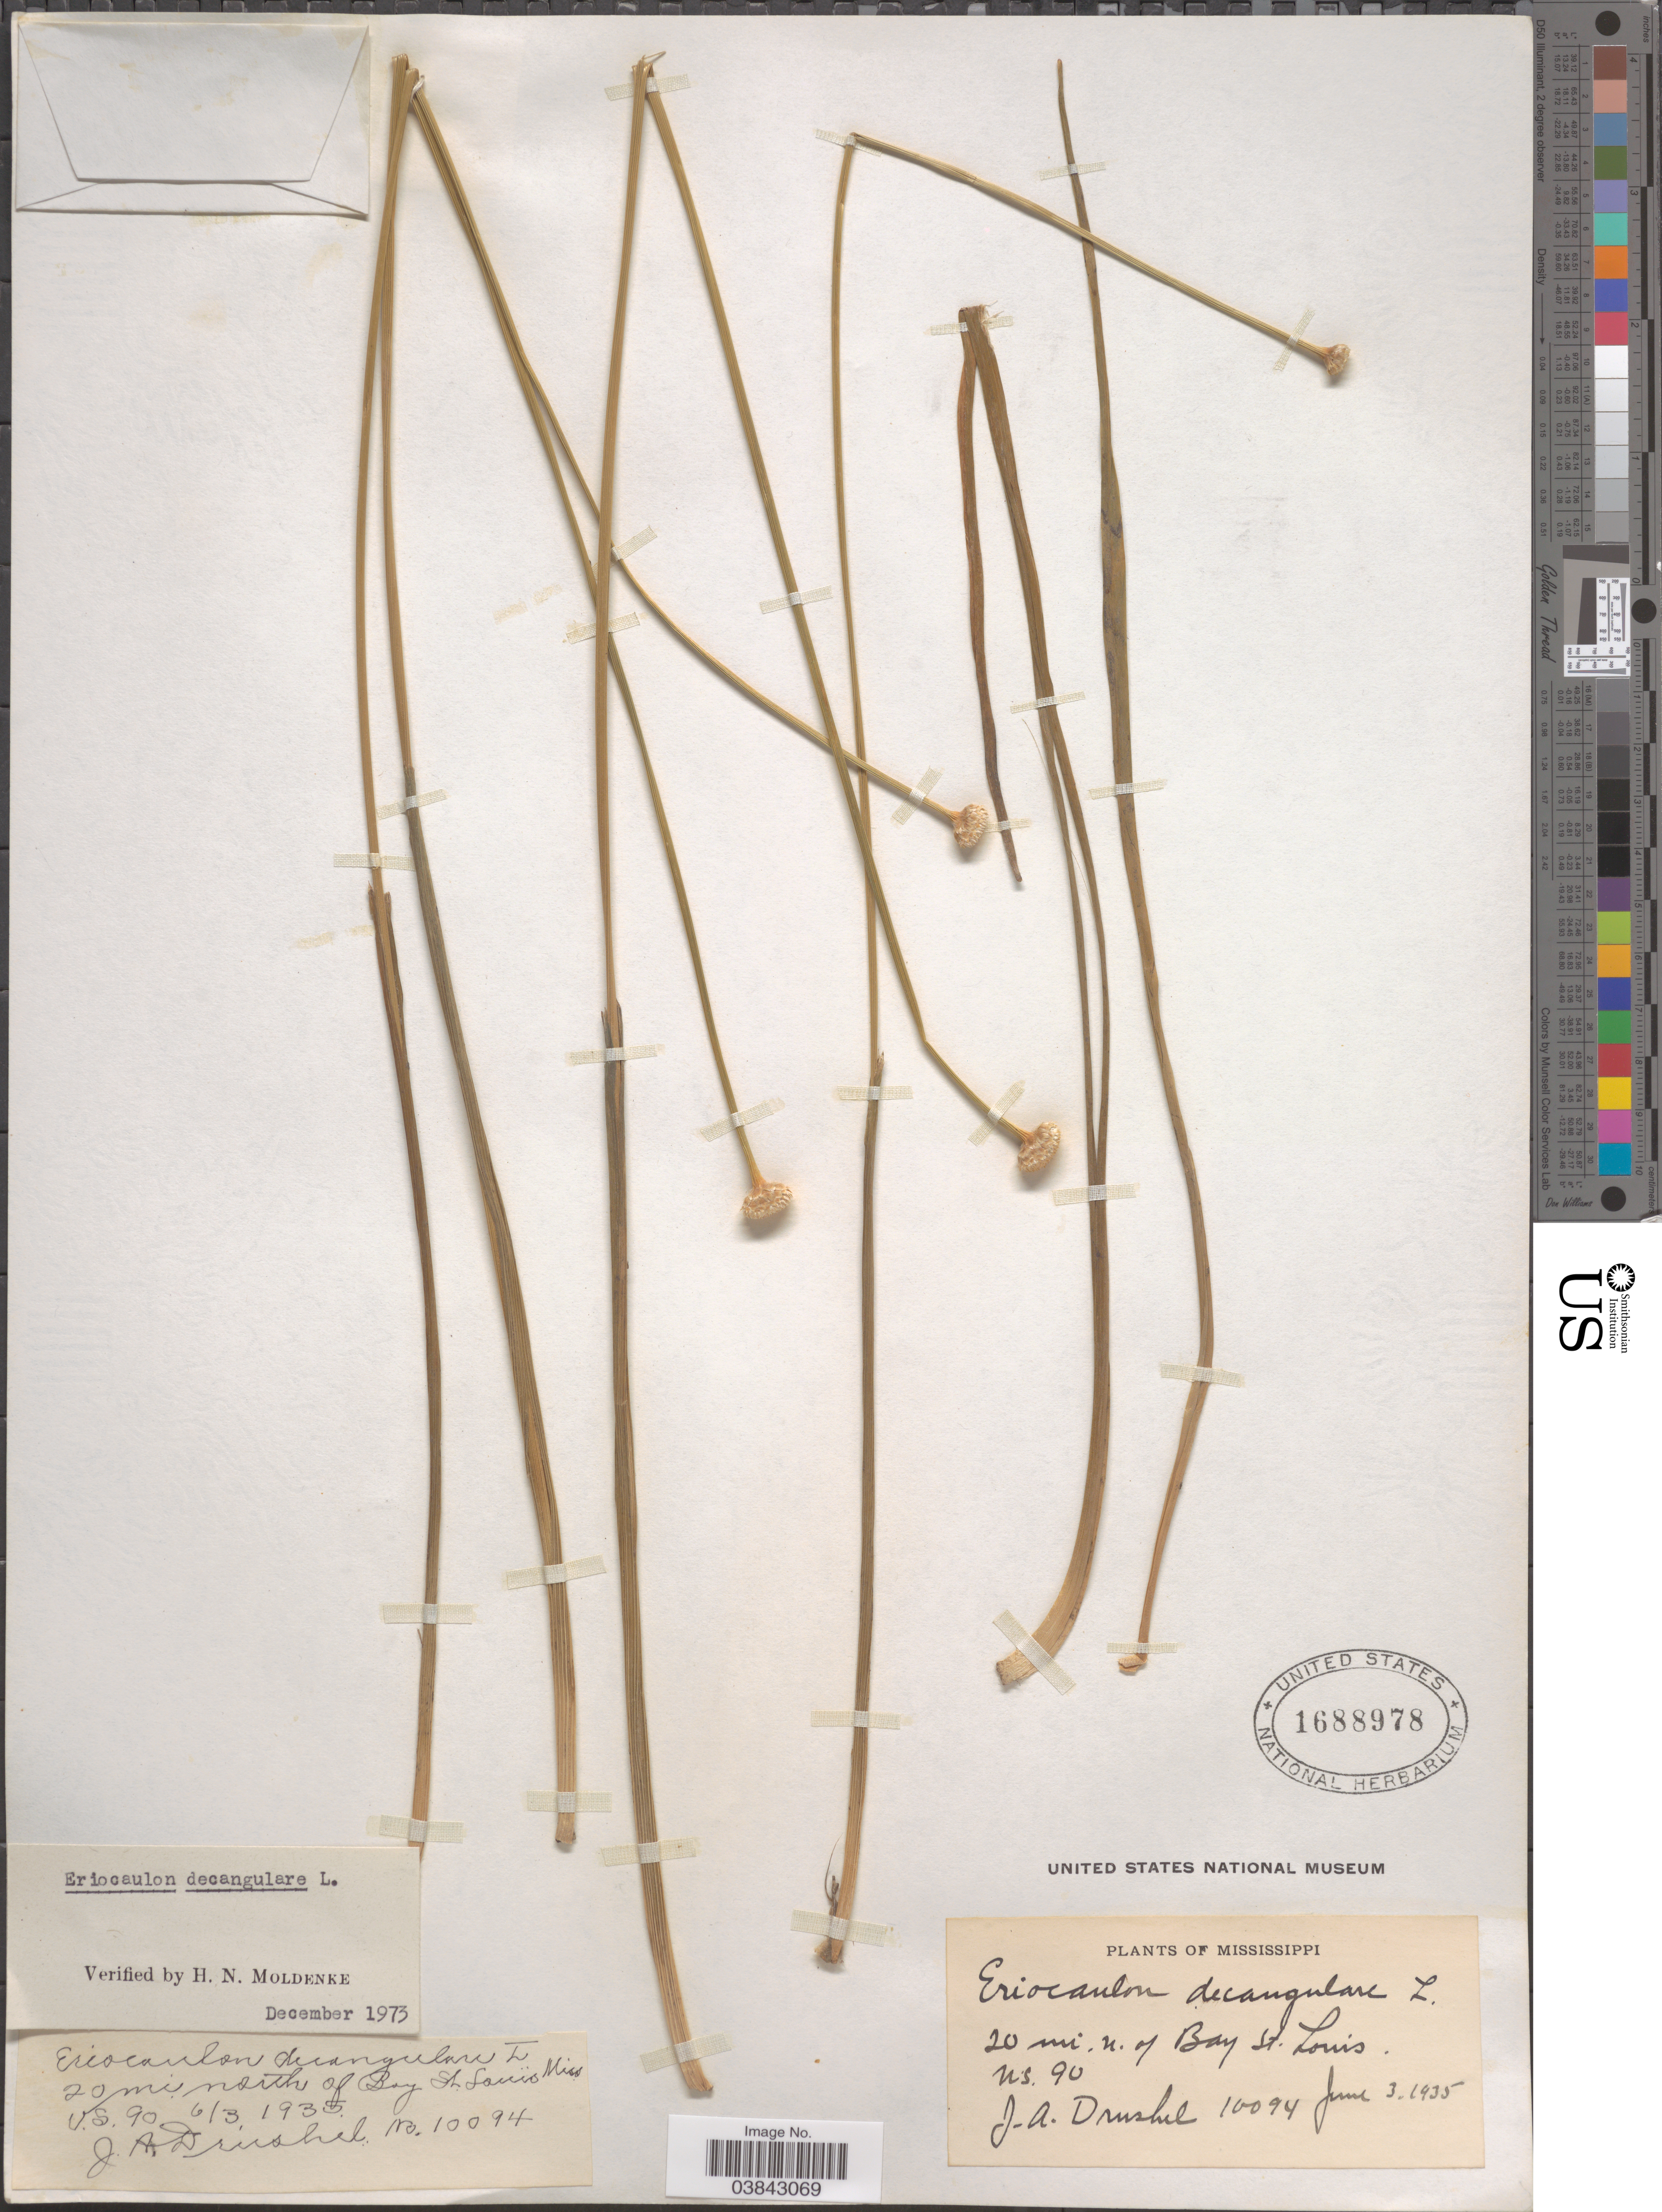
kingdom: Plantae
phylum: Tracheophyta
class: Liliopsida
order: Poales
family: Eriocaulaceae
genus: Eriocaulon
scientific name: Eriocaulon decangulare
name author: L.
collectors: J. A. Drushel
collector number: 10094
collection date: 1935-06-03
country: United States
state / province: Mississippi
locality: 20 mi. n. of Bay St. Louis. U.S. 90.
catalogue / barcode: US 1688978